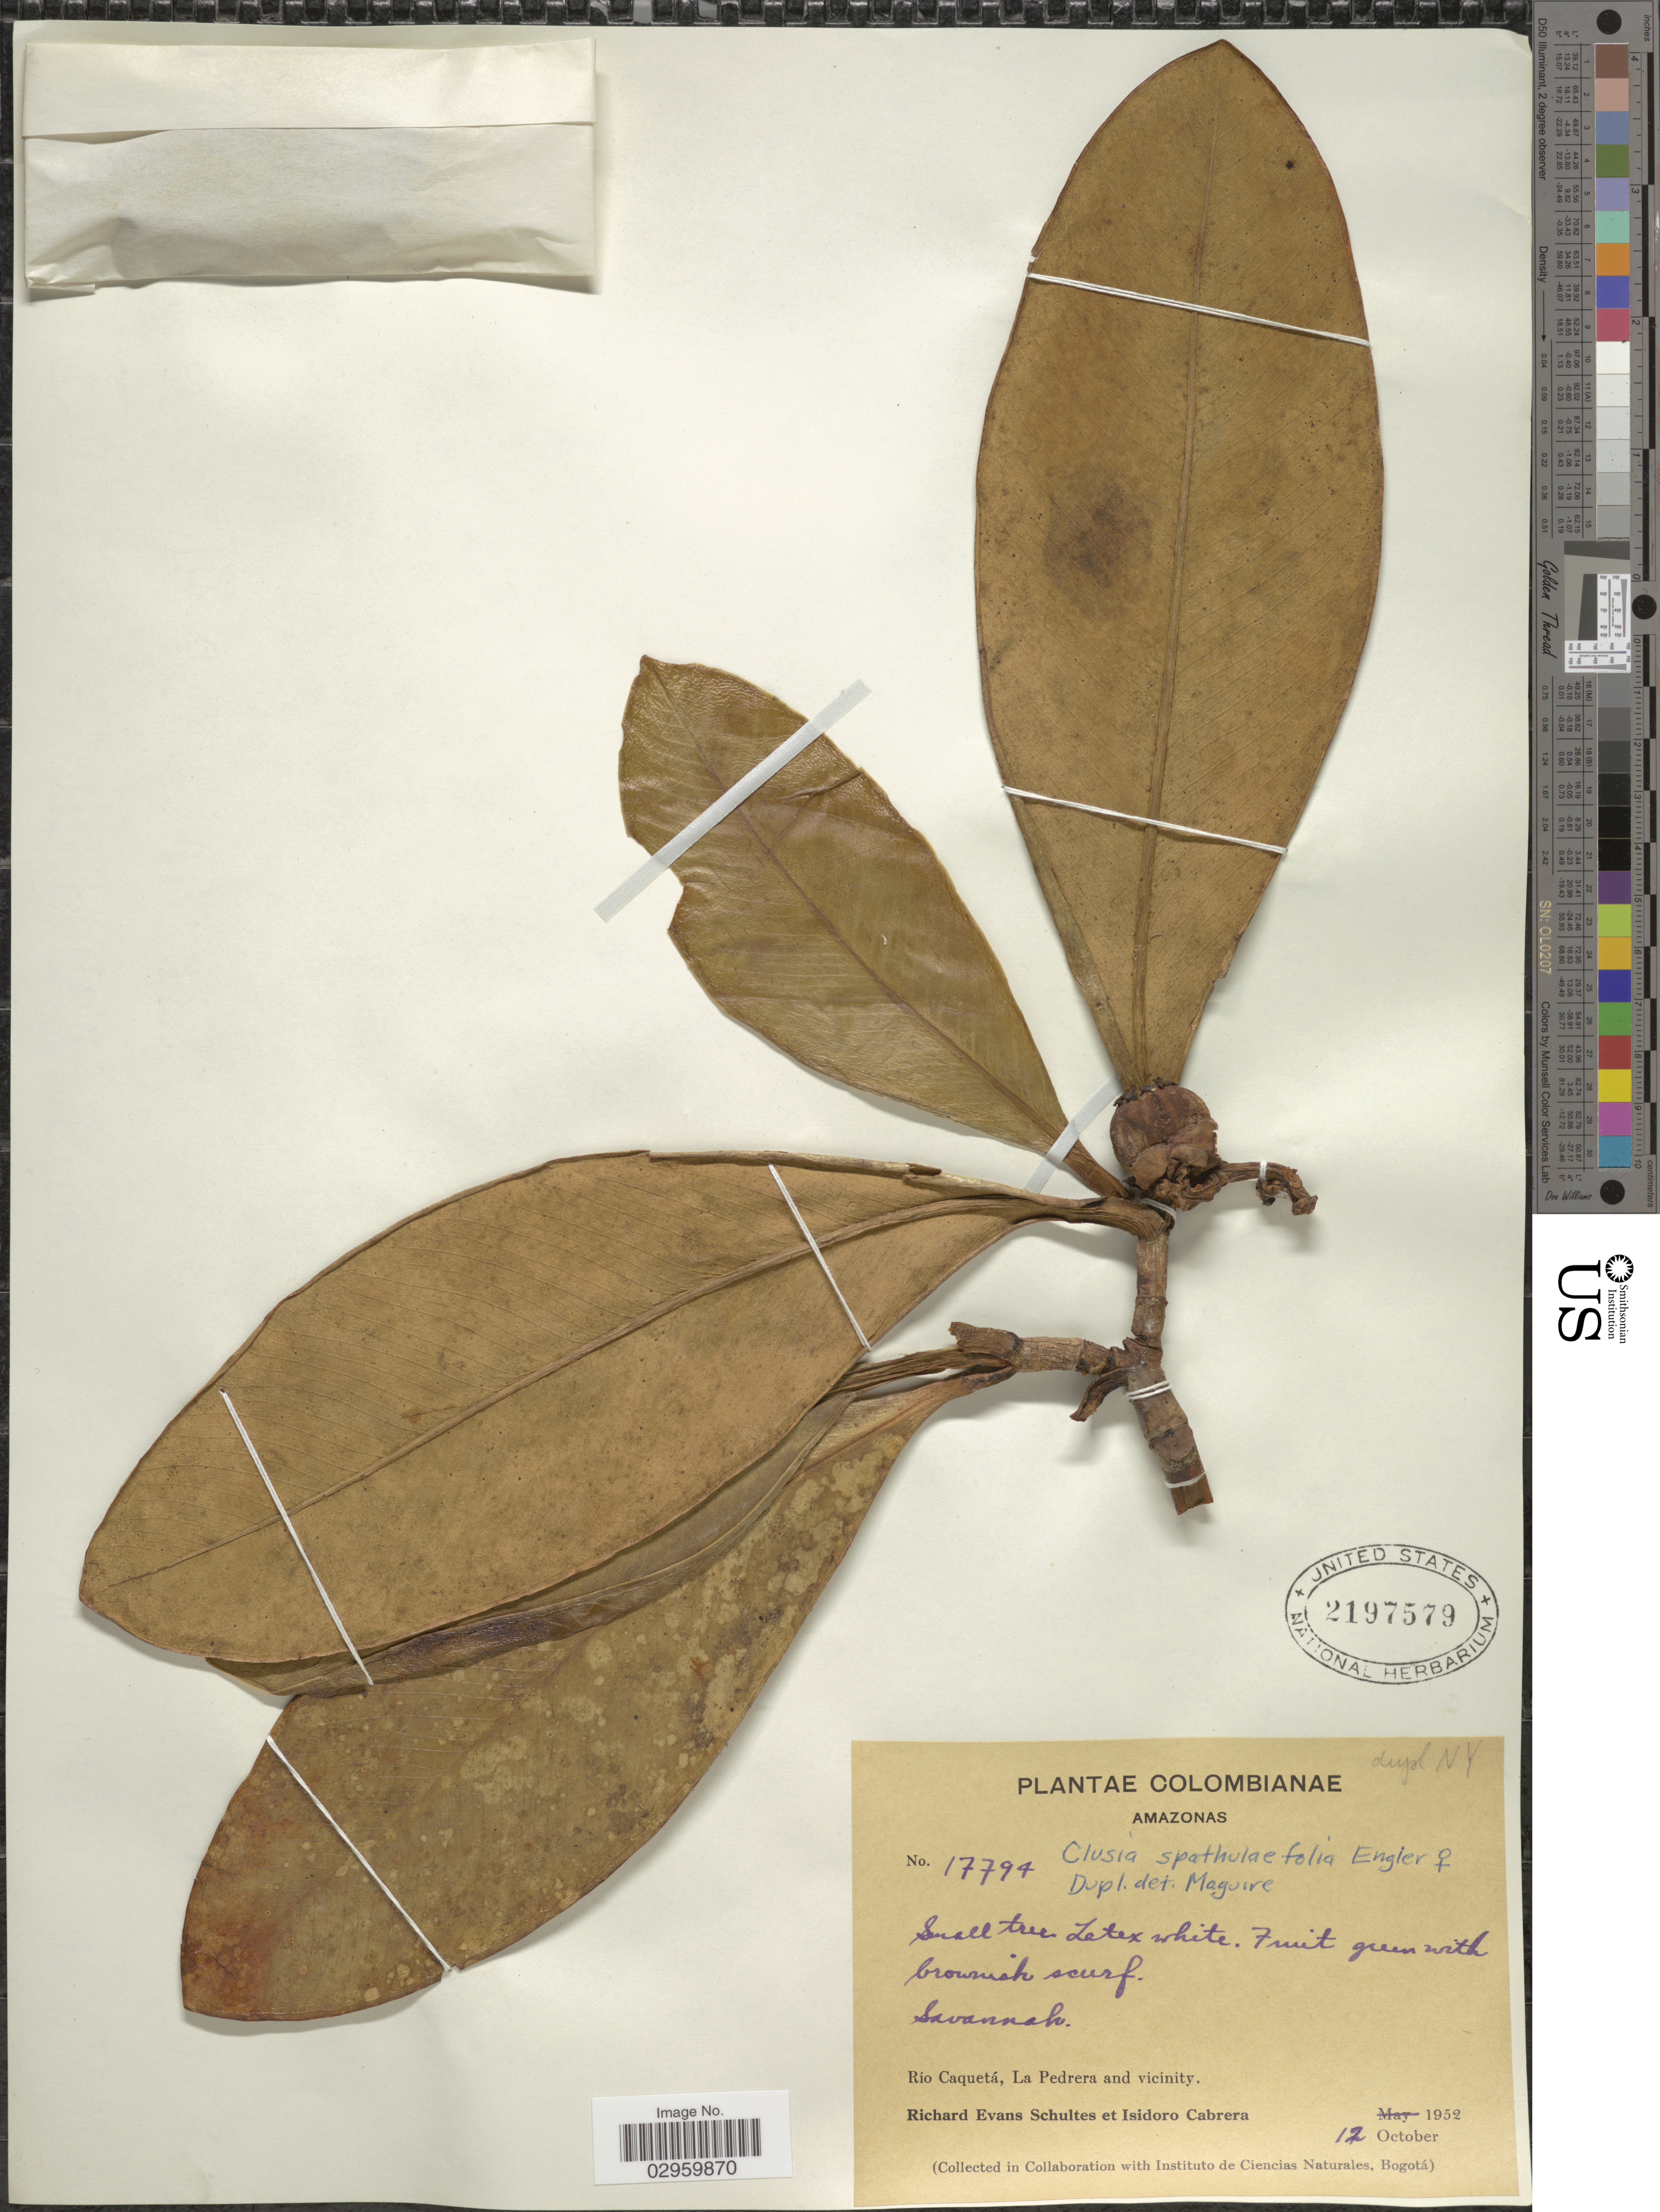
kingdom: Plantae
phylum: Tracheophyta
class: Magnoliopsida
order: Malpighiales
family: Clusiaceae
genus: Clusia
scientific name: Clusia spathulifolia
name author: Engl.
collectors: R. E. Schultes & I. Cabrera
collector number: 17794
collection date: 1952-10-12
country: Colombia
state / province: Amazônas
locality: Río Caquetá, La Pedrera and vicinity.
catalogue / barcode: US 2197579